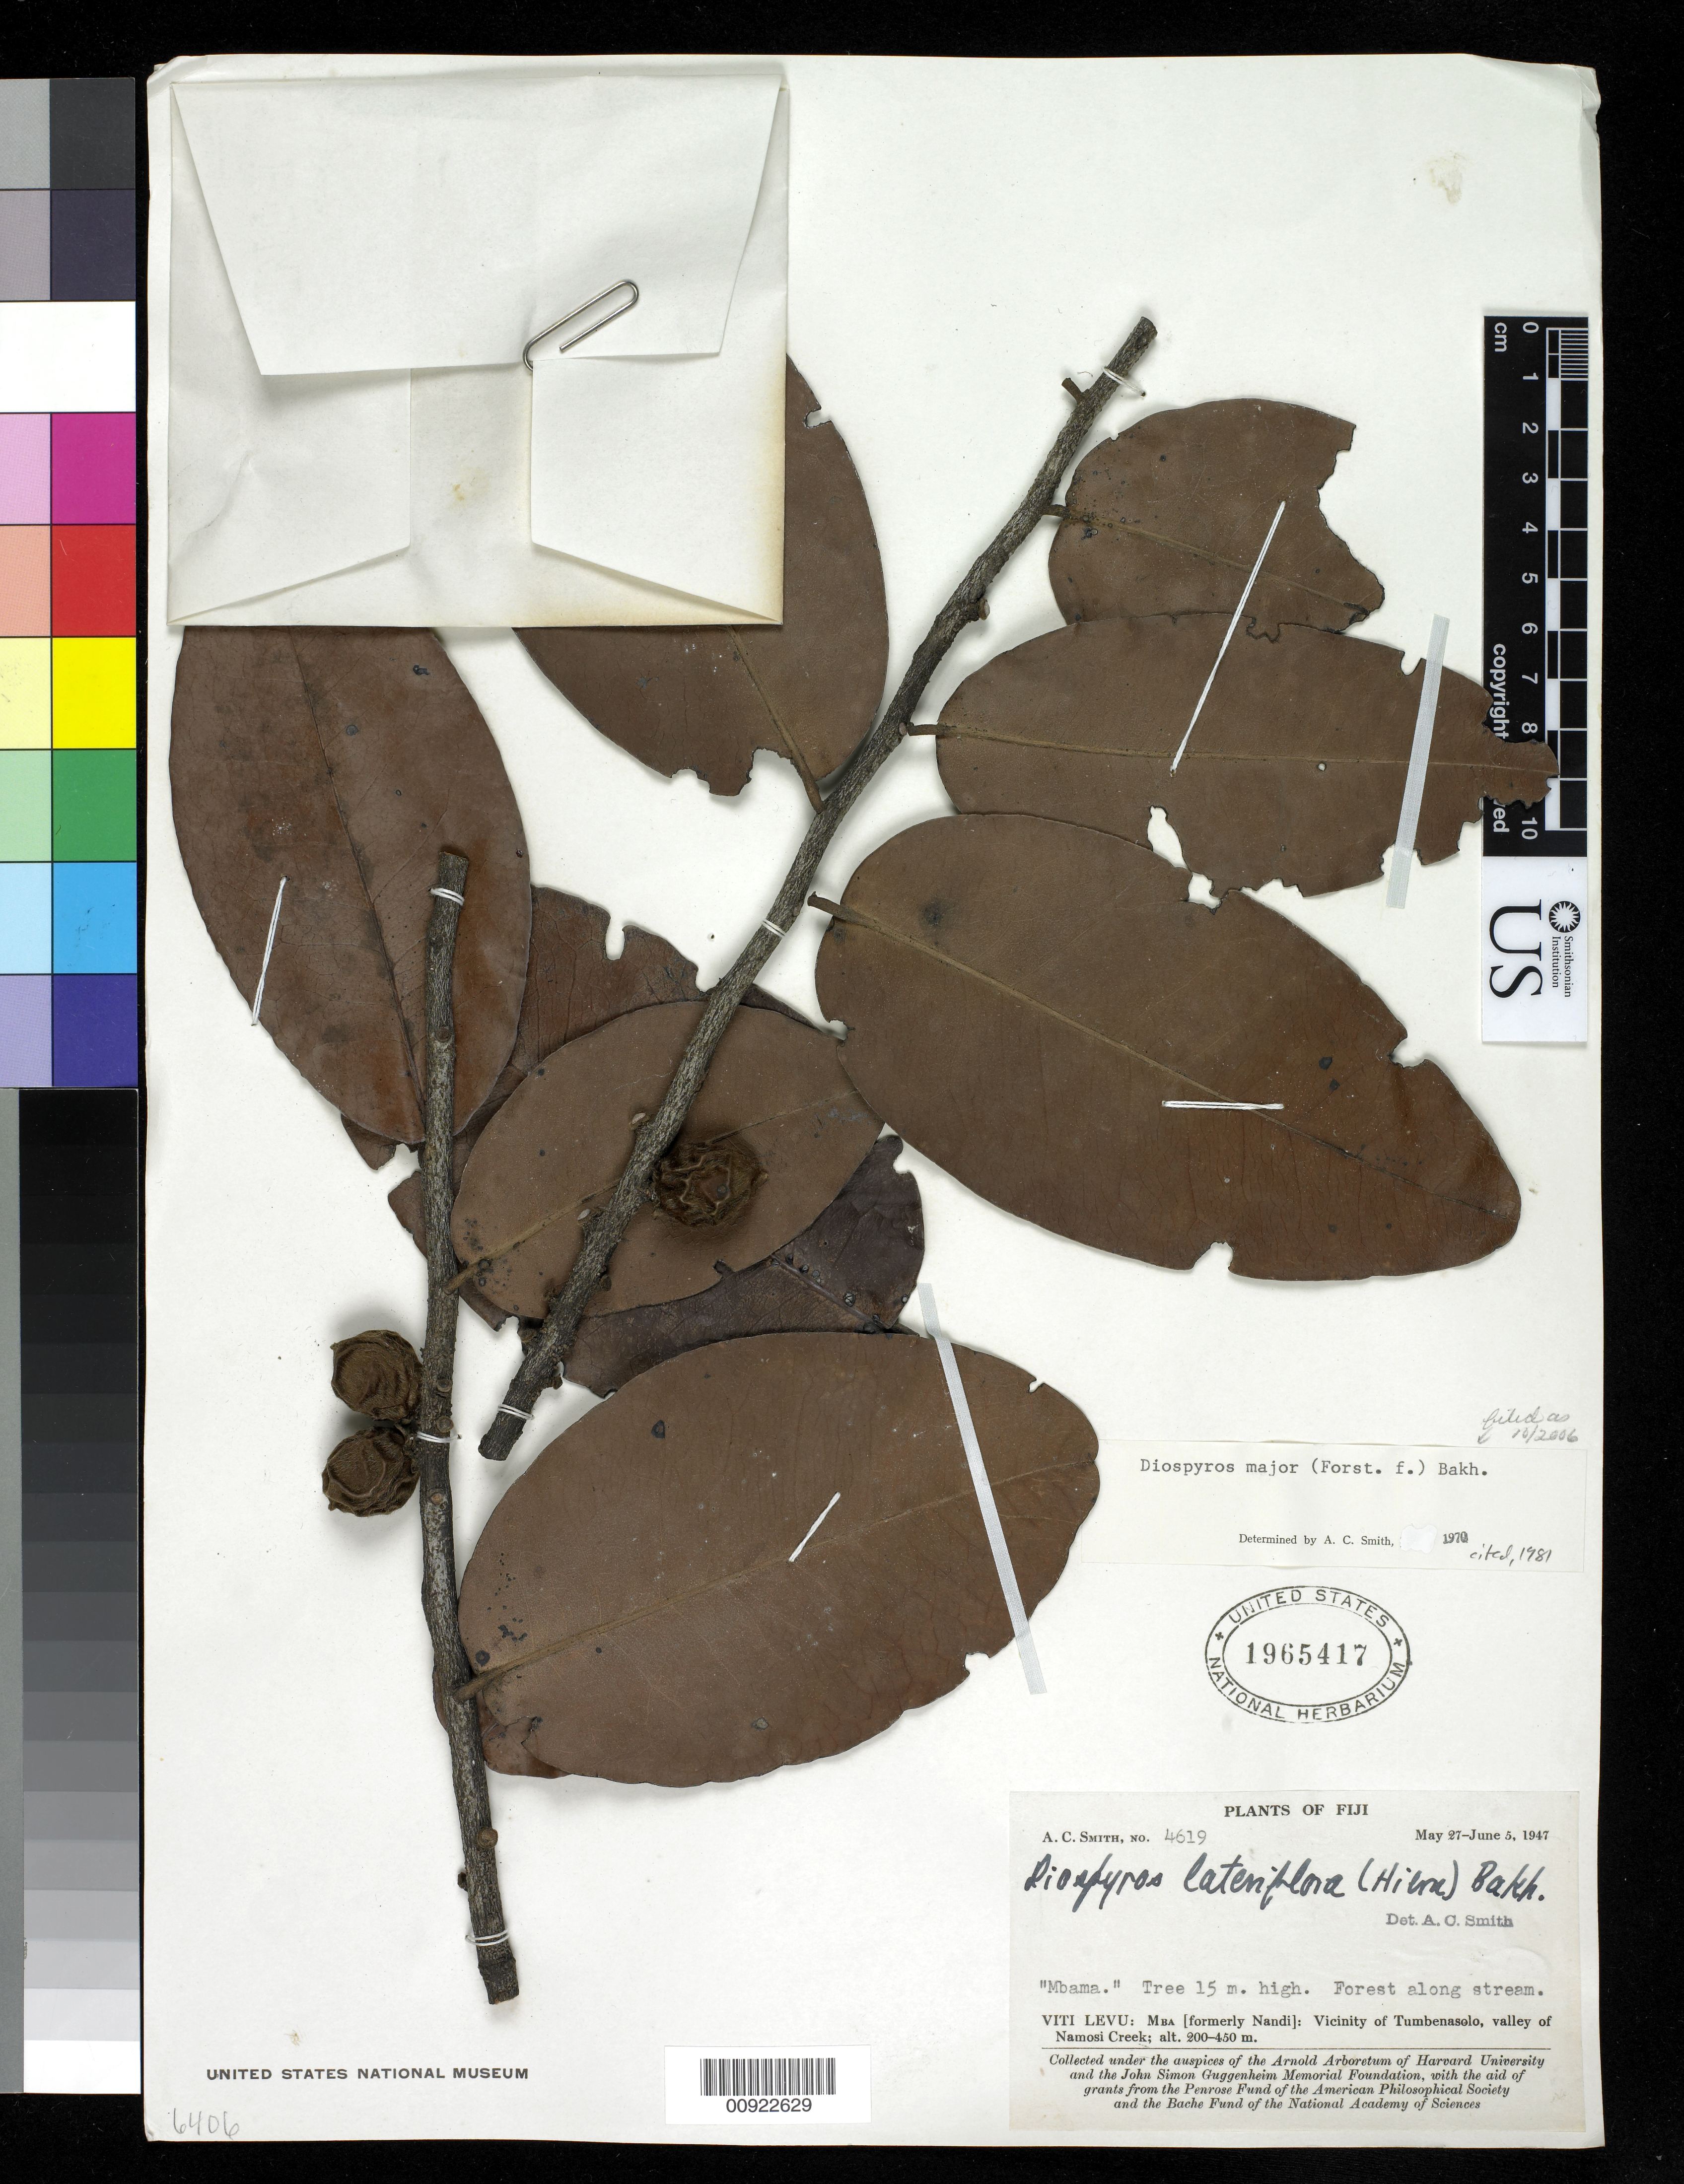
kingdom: Plantae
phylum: Tracheophyta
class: Magnoliopsida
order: Ericales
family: Ebenaceae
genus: Diospyros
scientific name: Diospyros major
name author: (G. Forst.) Bakh.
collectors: C. A. Smith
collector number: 4619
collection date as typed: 27 May 1947 to 05 Jun 1947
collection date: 1947-05-27/1947-06-05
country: Fiji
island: Viti Levu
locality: Vicinity of Tumbenasolo, valley of Namosi Creek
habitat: Forest along stream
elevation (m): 200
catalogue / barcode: US 1965417